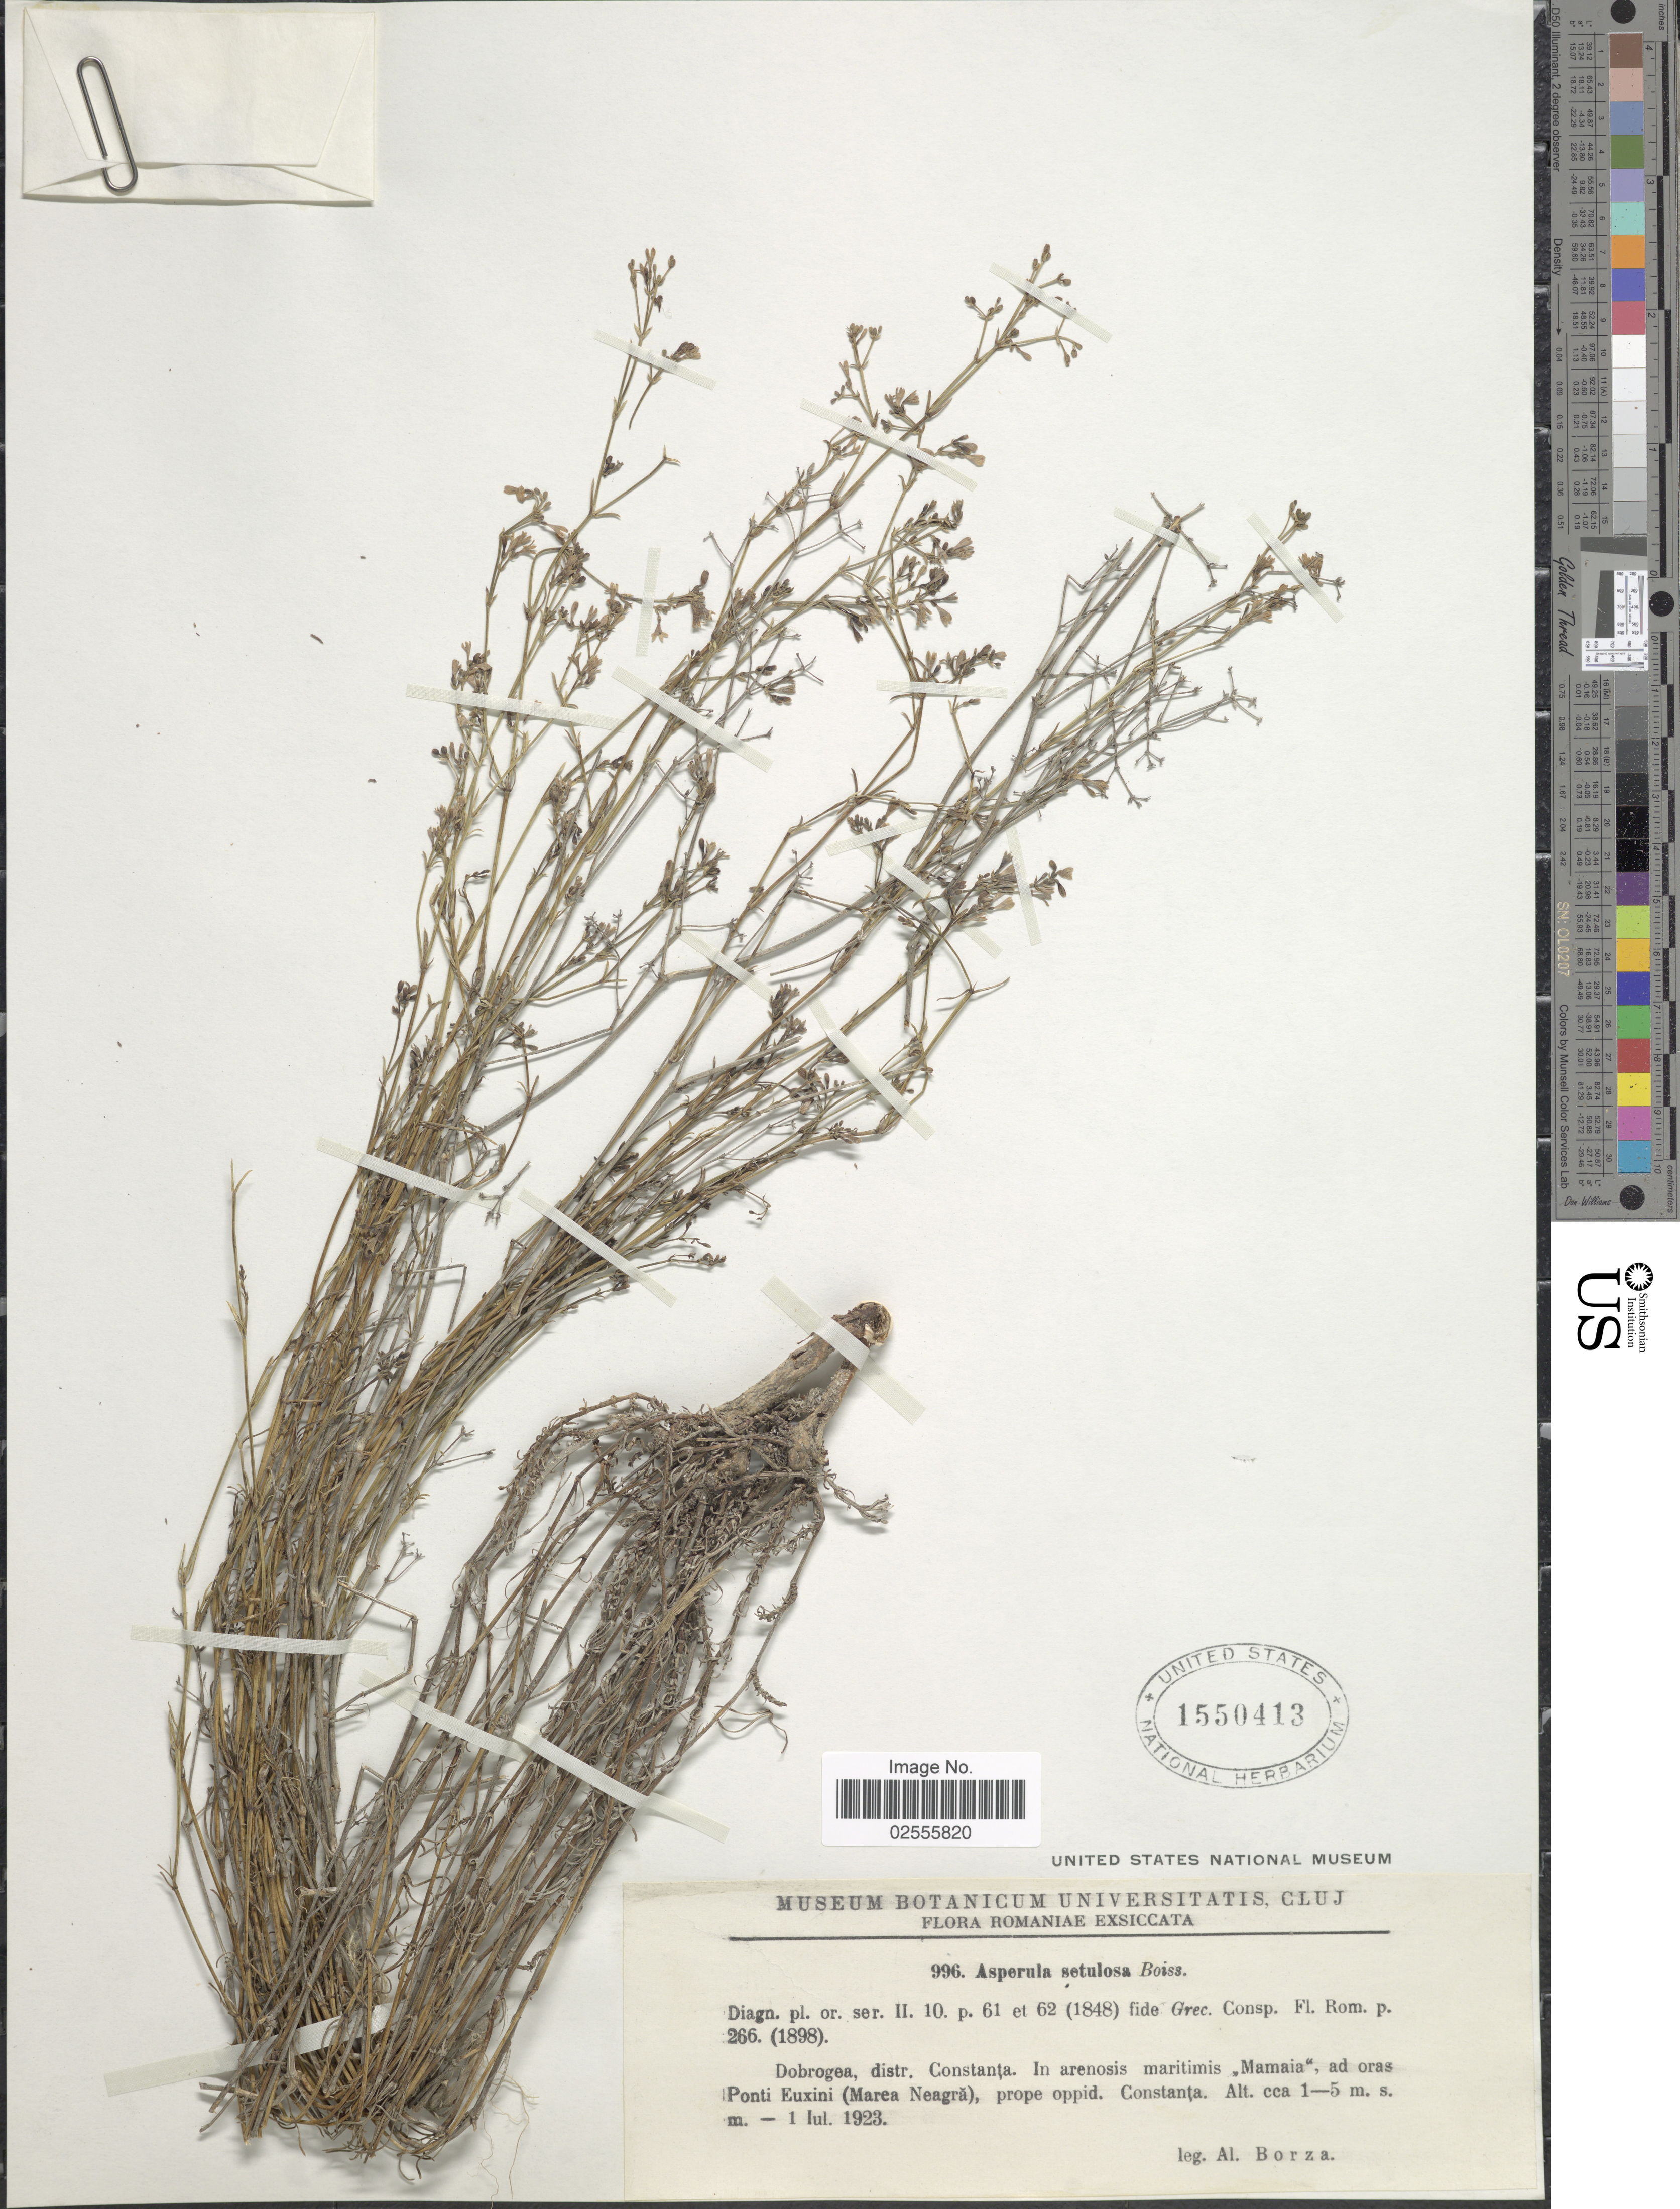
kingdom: Plantae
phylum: Tracheophyta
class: Magnoliopsida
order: Gentianales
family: Rubiaceae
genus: Asperula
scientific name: Asperula setulosa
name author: Boiss.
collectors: A. Borza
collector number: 996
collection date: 1923-07-01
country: Romania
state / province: Constanta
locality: Dobrogea, in arenosis maritimis "Mamaia", ad oras Ponti Euxini (Marea Neagra), prope oppid. Constanta.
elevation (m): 1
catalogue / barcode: US 1550413